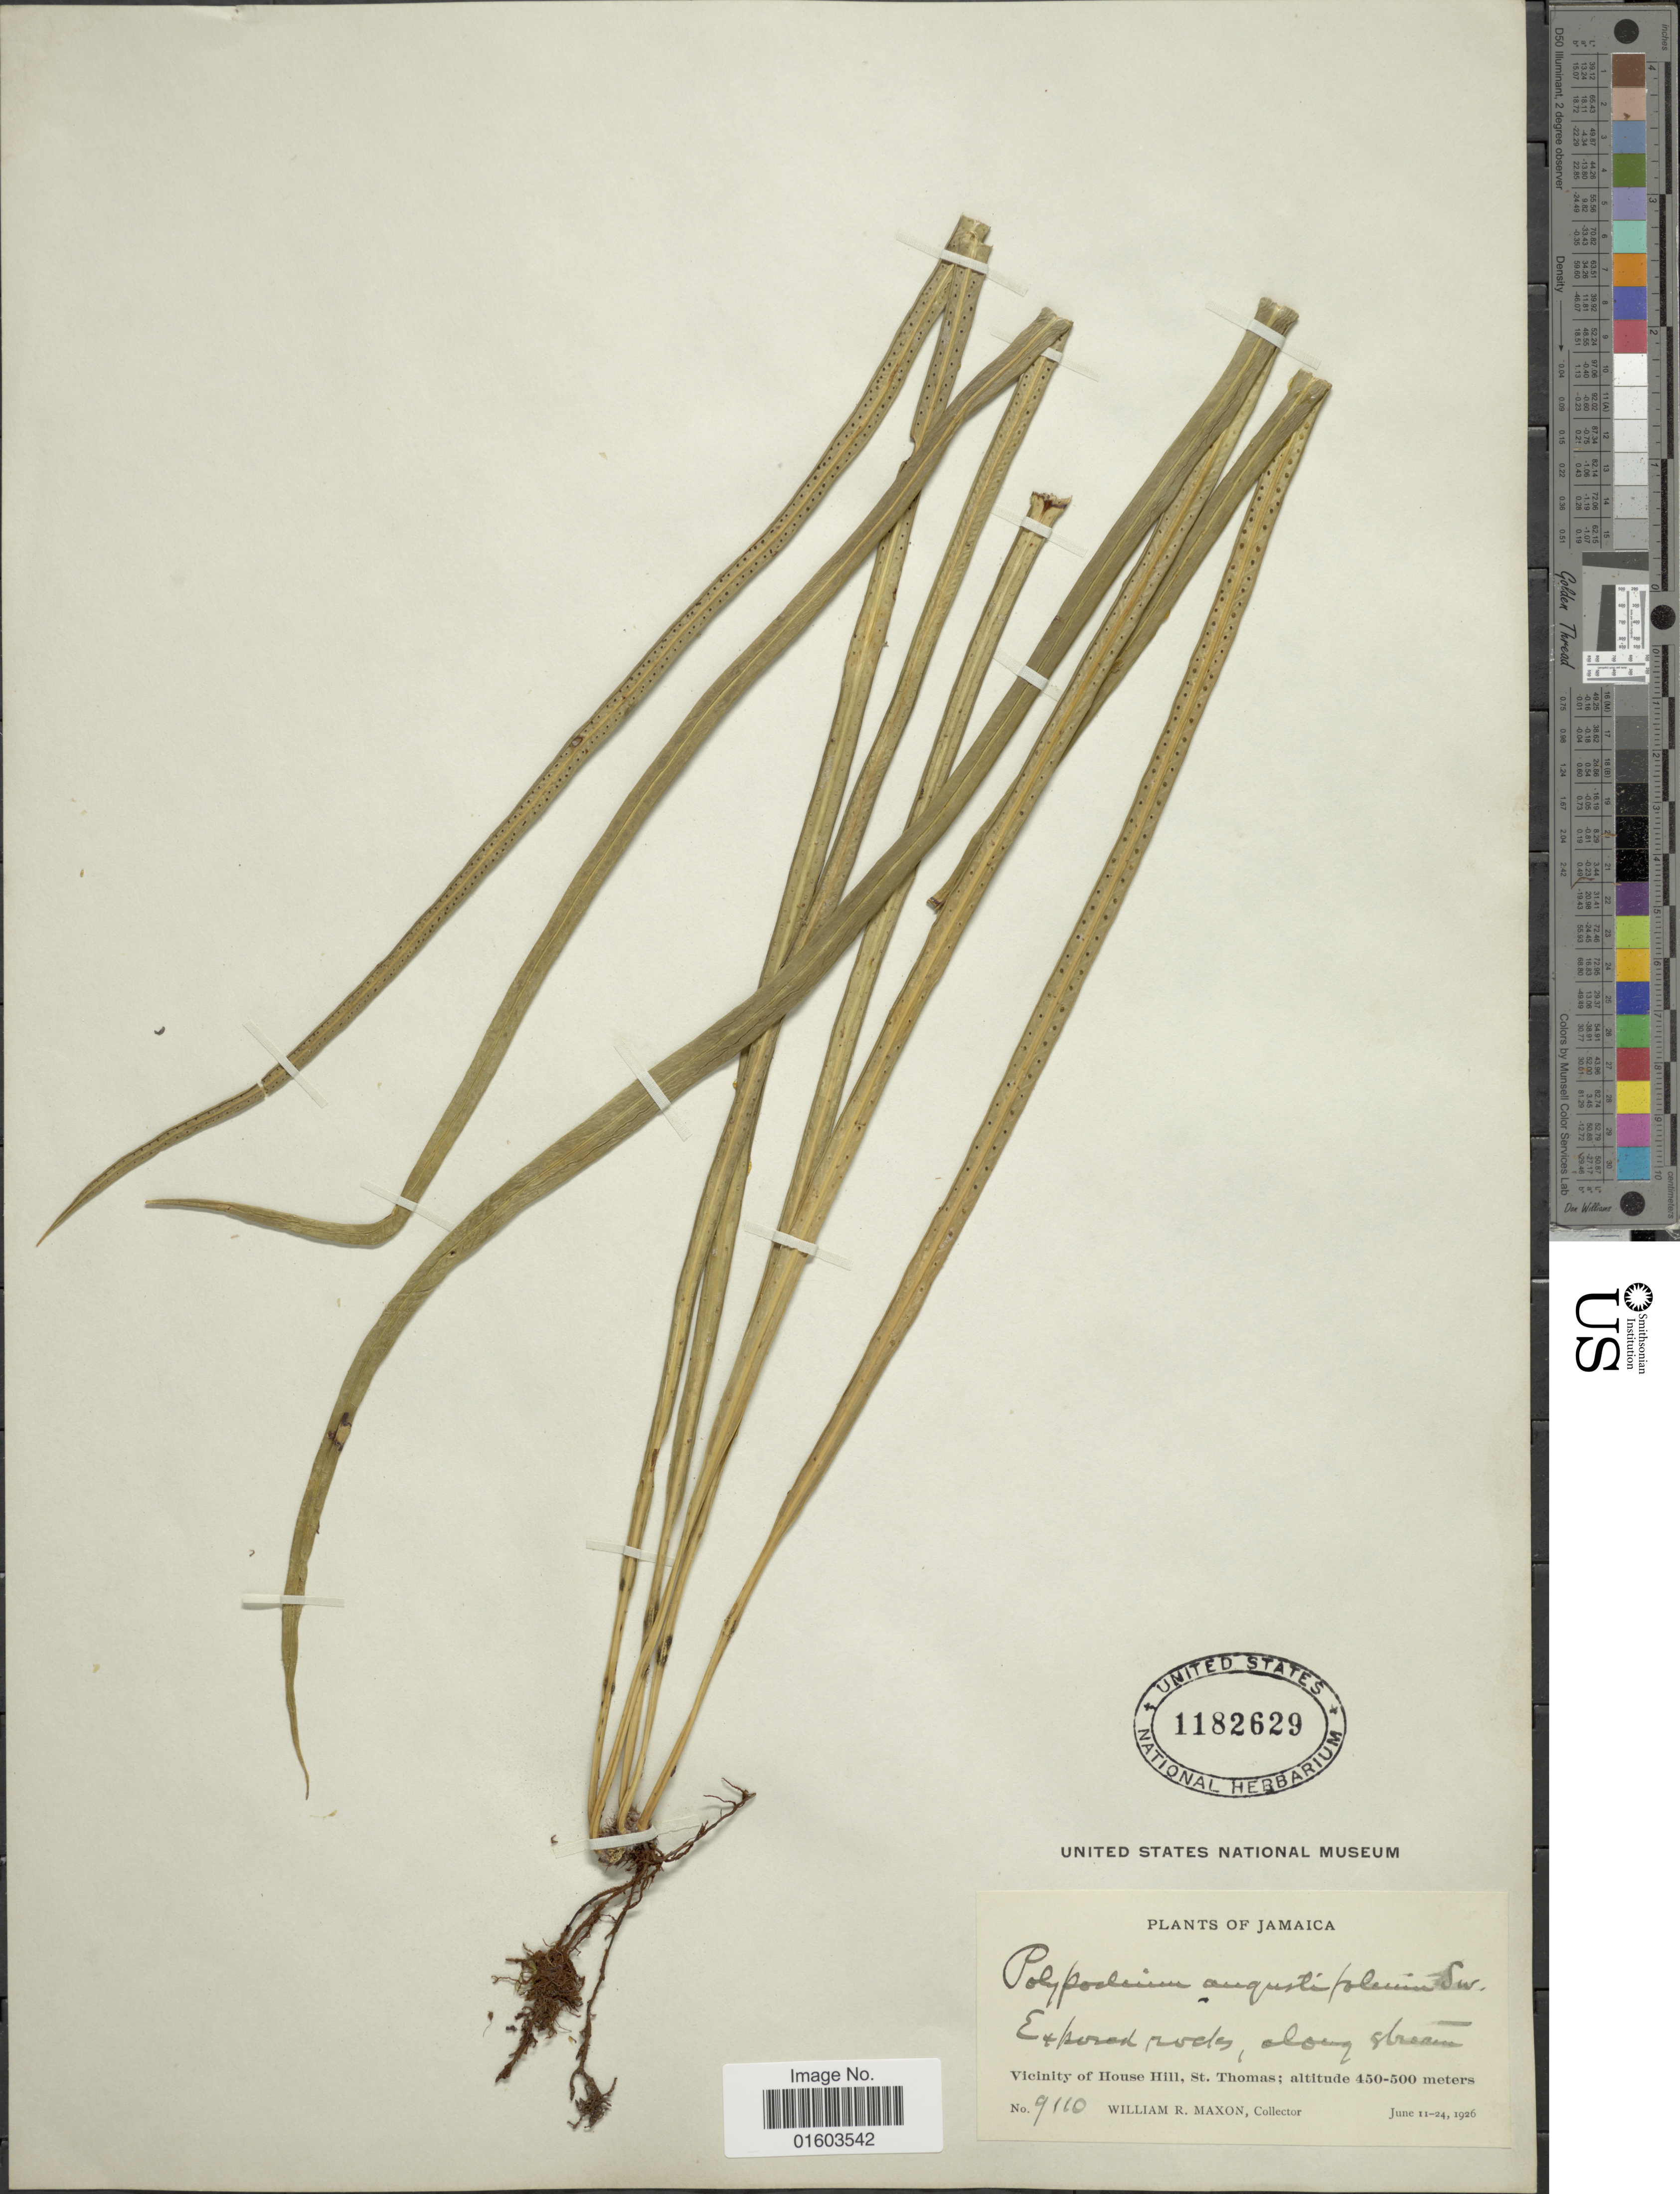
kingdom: Plantae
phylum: Tracheophyta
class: Polypodiopsida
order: Polypodiales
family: Polypodiaceae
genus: Campyloneurum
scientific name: Campyloneurum angustifolium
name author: (Sw.) Fée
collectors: W. R. Maxon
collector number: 9110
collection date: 1926-06-11/1926-06-24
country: Jamaica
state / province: Saint Thomas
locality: Vicinity of House Hill, St. Thomas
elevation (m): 450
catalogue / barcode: US 1182629